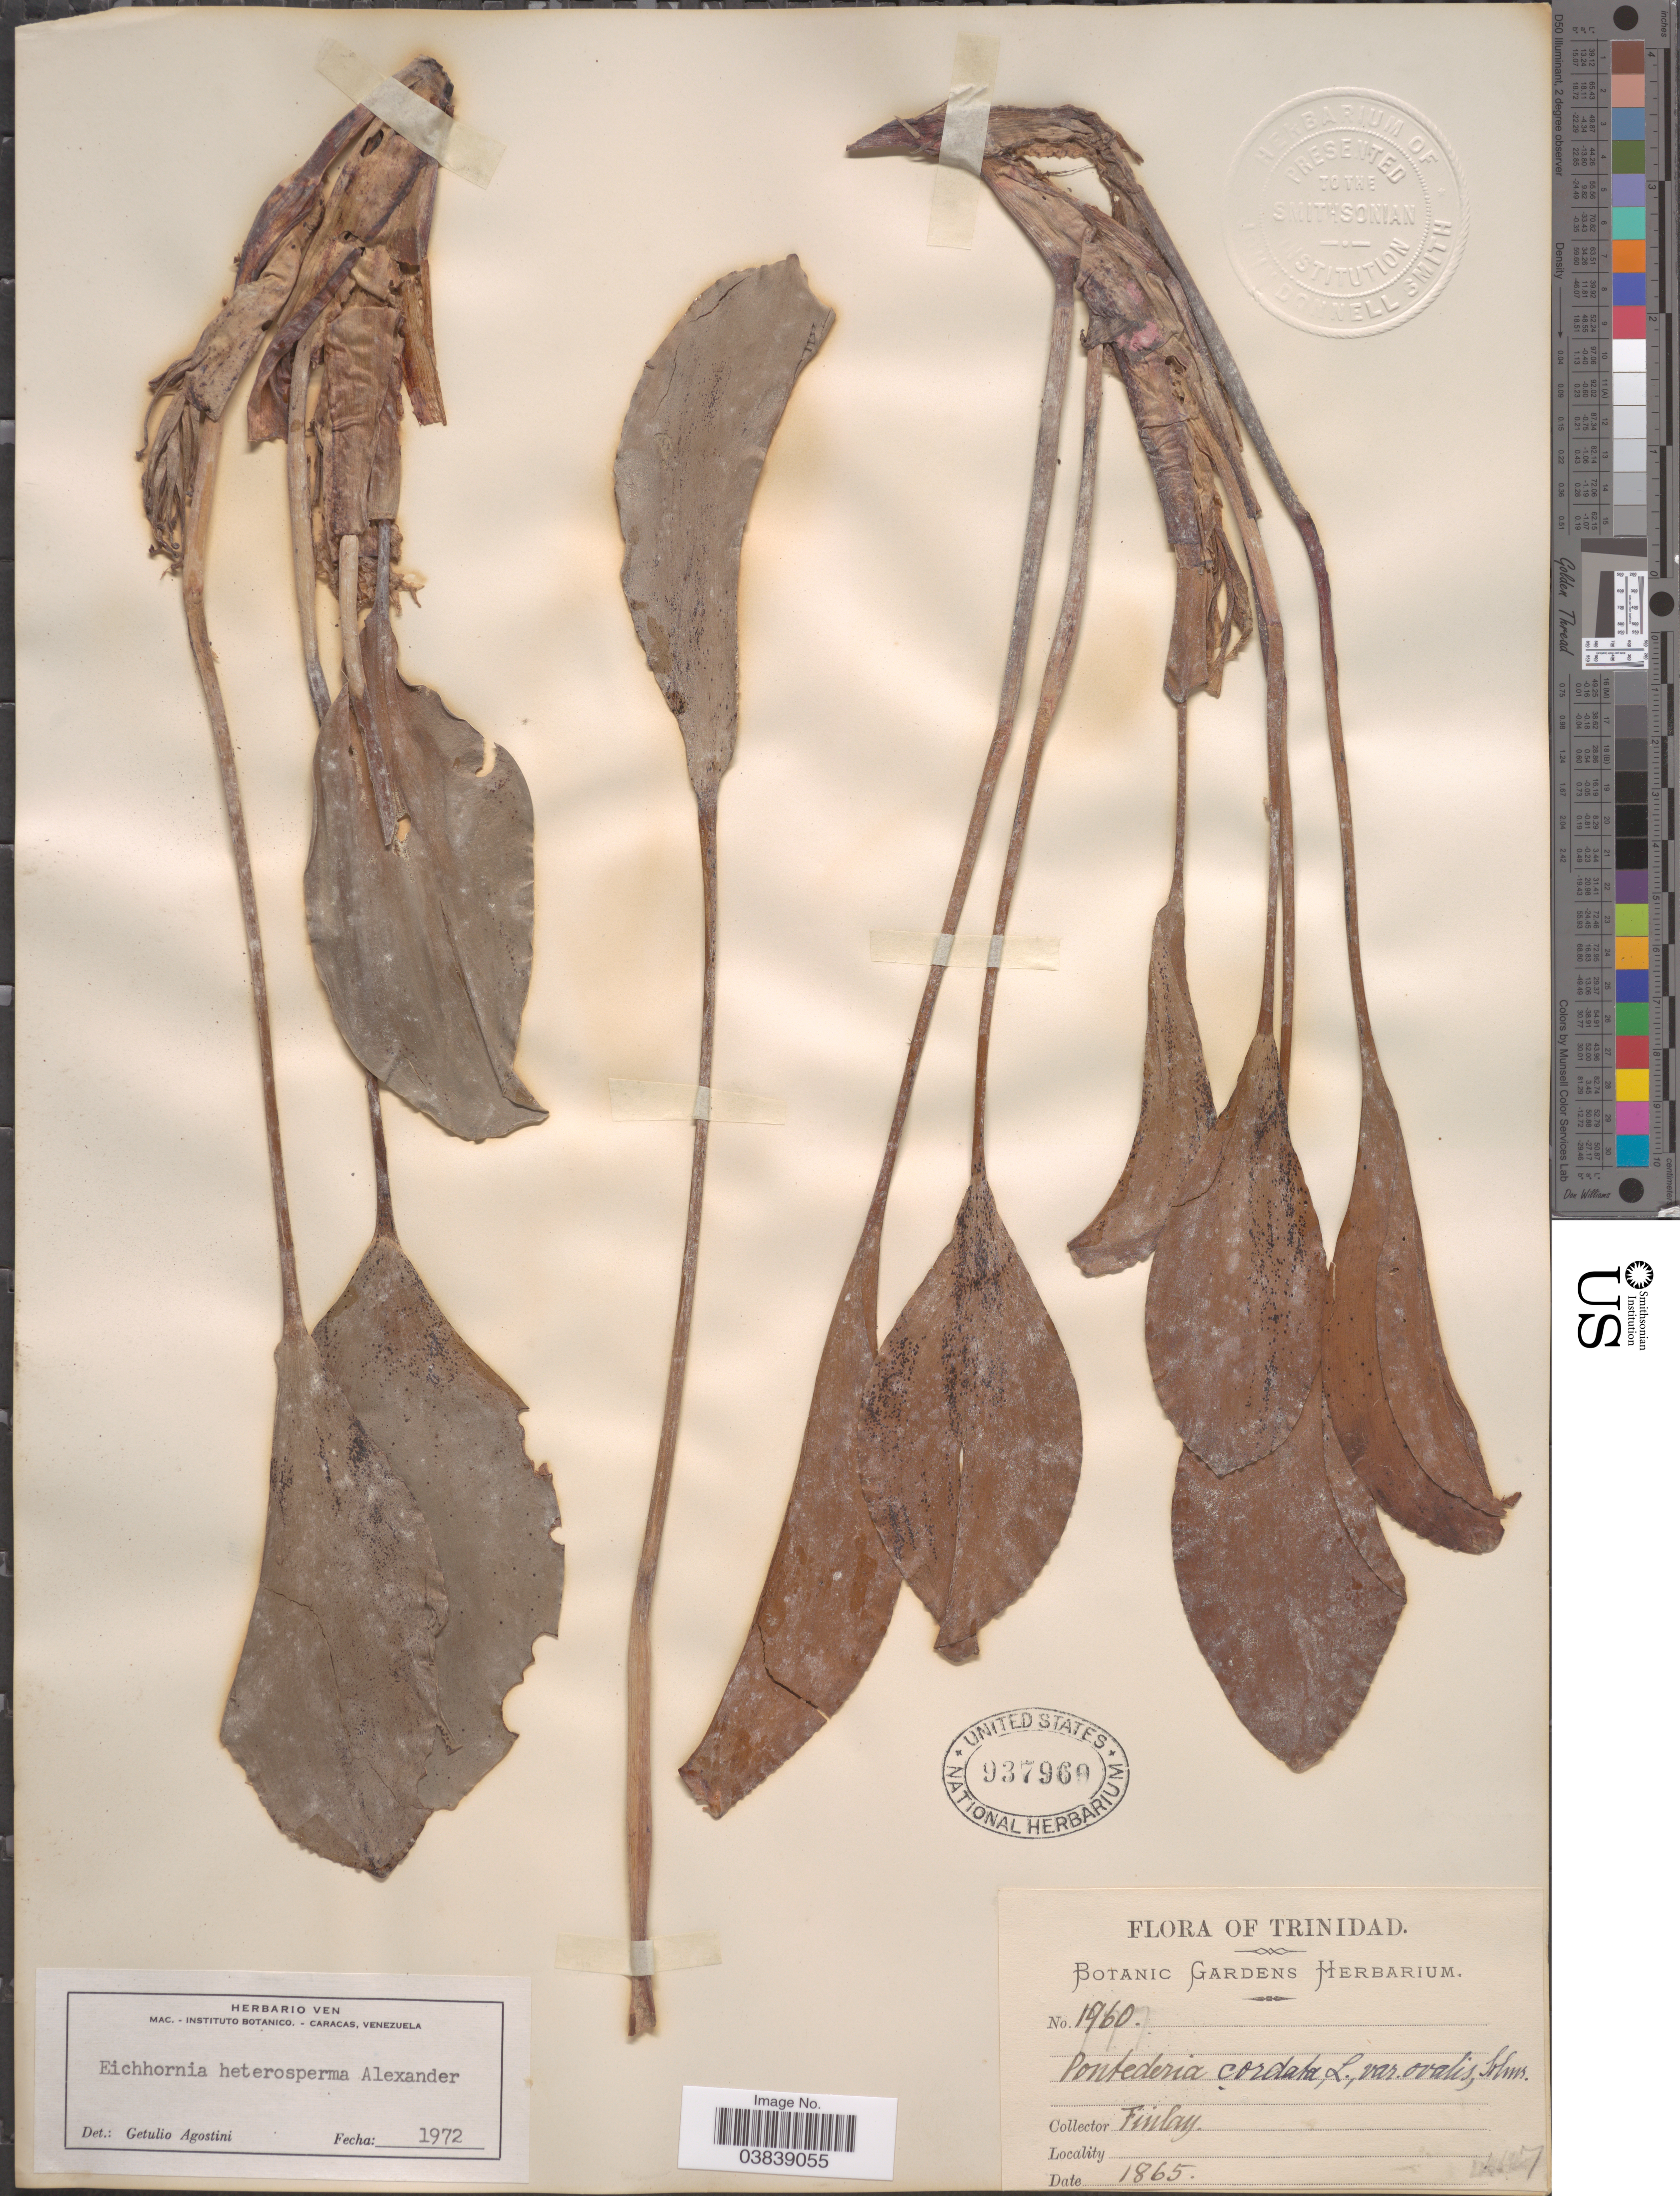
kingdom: Plantae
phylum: Tracheophyta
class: Liliopsida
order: Commelinales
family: Pontederiaceae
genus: Eichhornia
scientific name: Eichhornia heterosperma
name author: Alexander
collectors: -. Finlay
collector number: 1960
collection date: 1865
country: Trinidad and Tobago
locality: Trinidad.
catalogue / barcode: US 937960